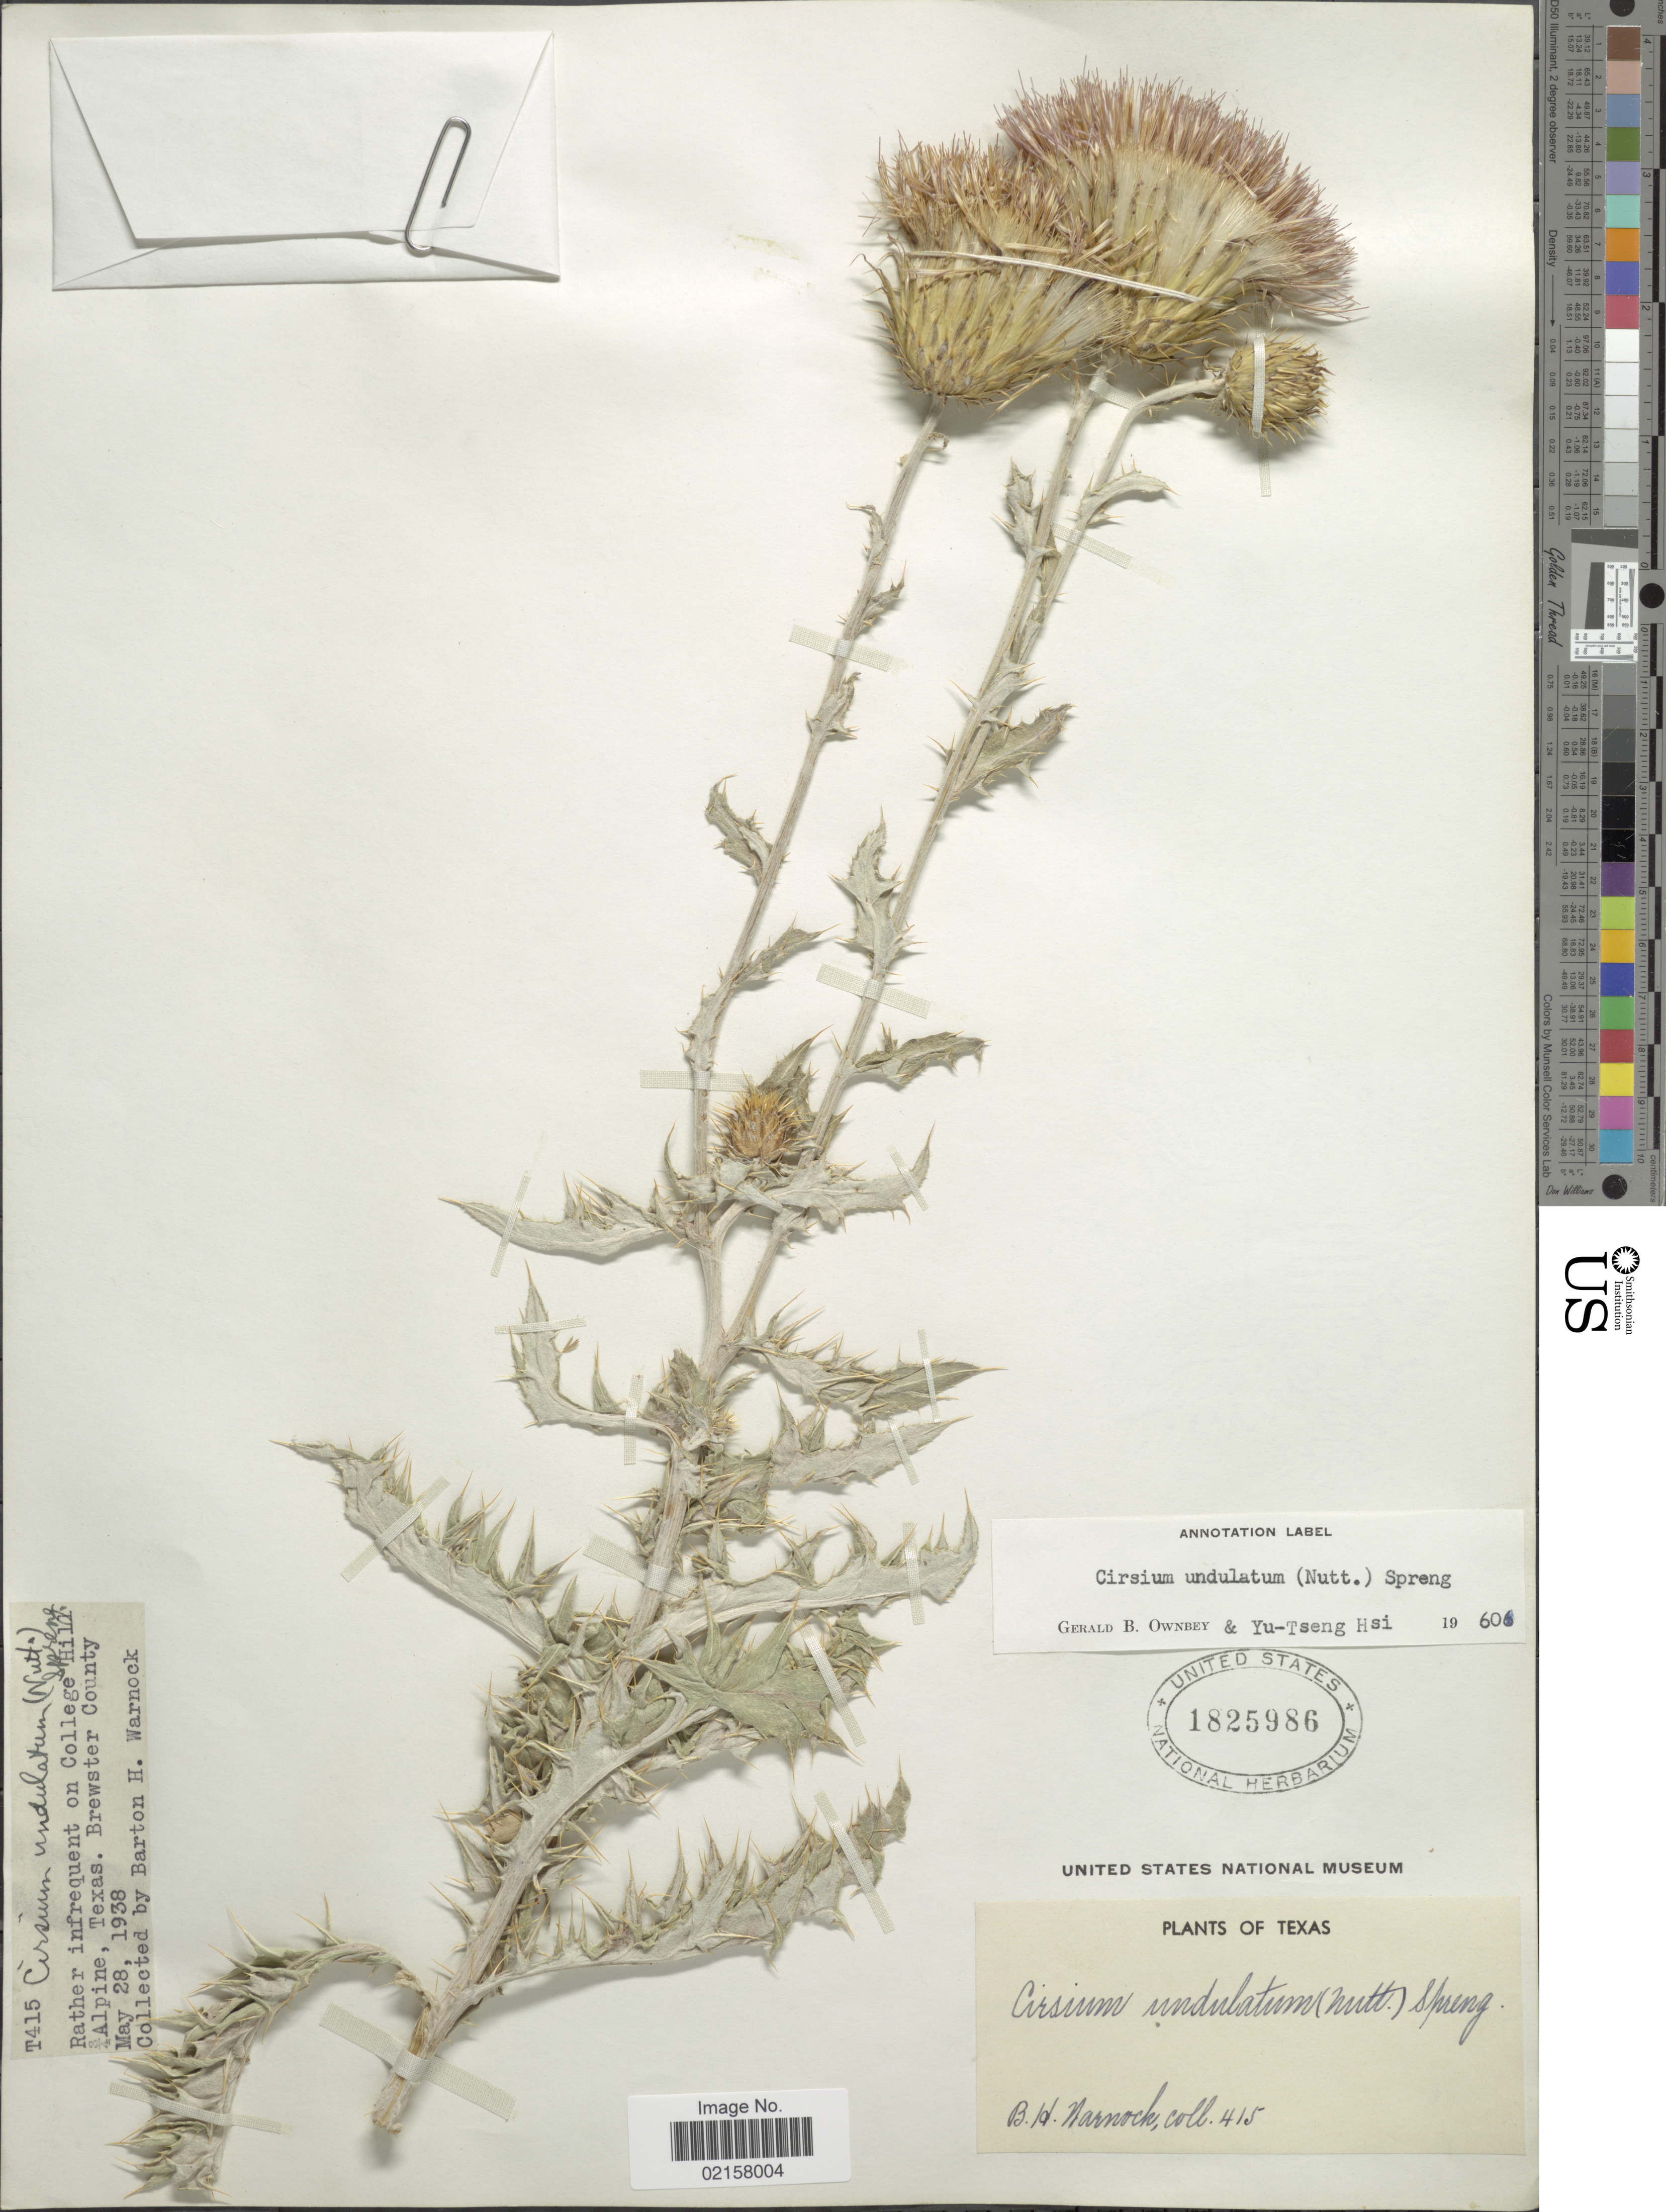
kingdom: Plantae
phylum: Tracheophyta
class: Magnoliopsida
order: Asterales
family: Asteraceae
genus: Cirsium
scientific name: Cirsium undulatum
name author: (Nutt.) Spreng.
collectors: B. H. Warnock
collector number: T415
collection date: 1938-05-28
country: United States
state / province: Texas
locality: On College Hill, Alpine, Brewster County.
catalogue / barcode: US 1825986